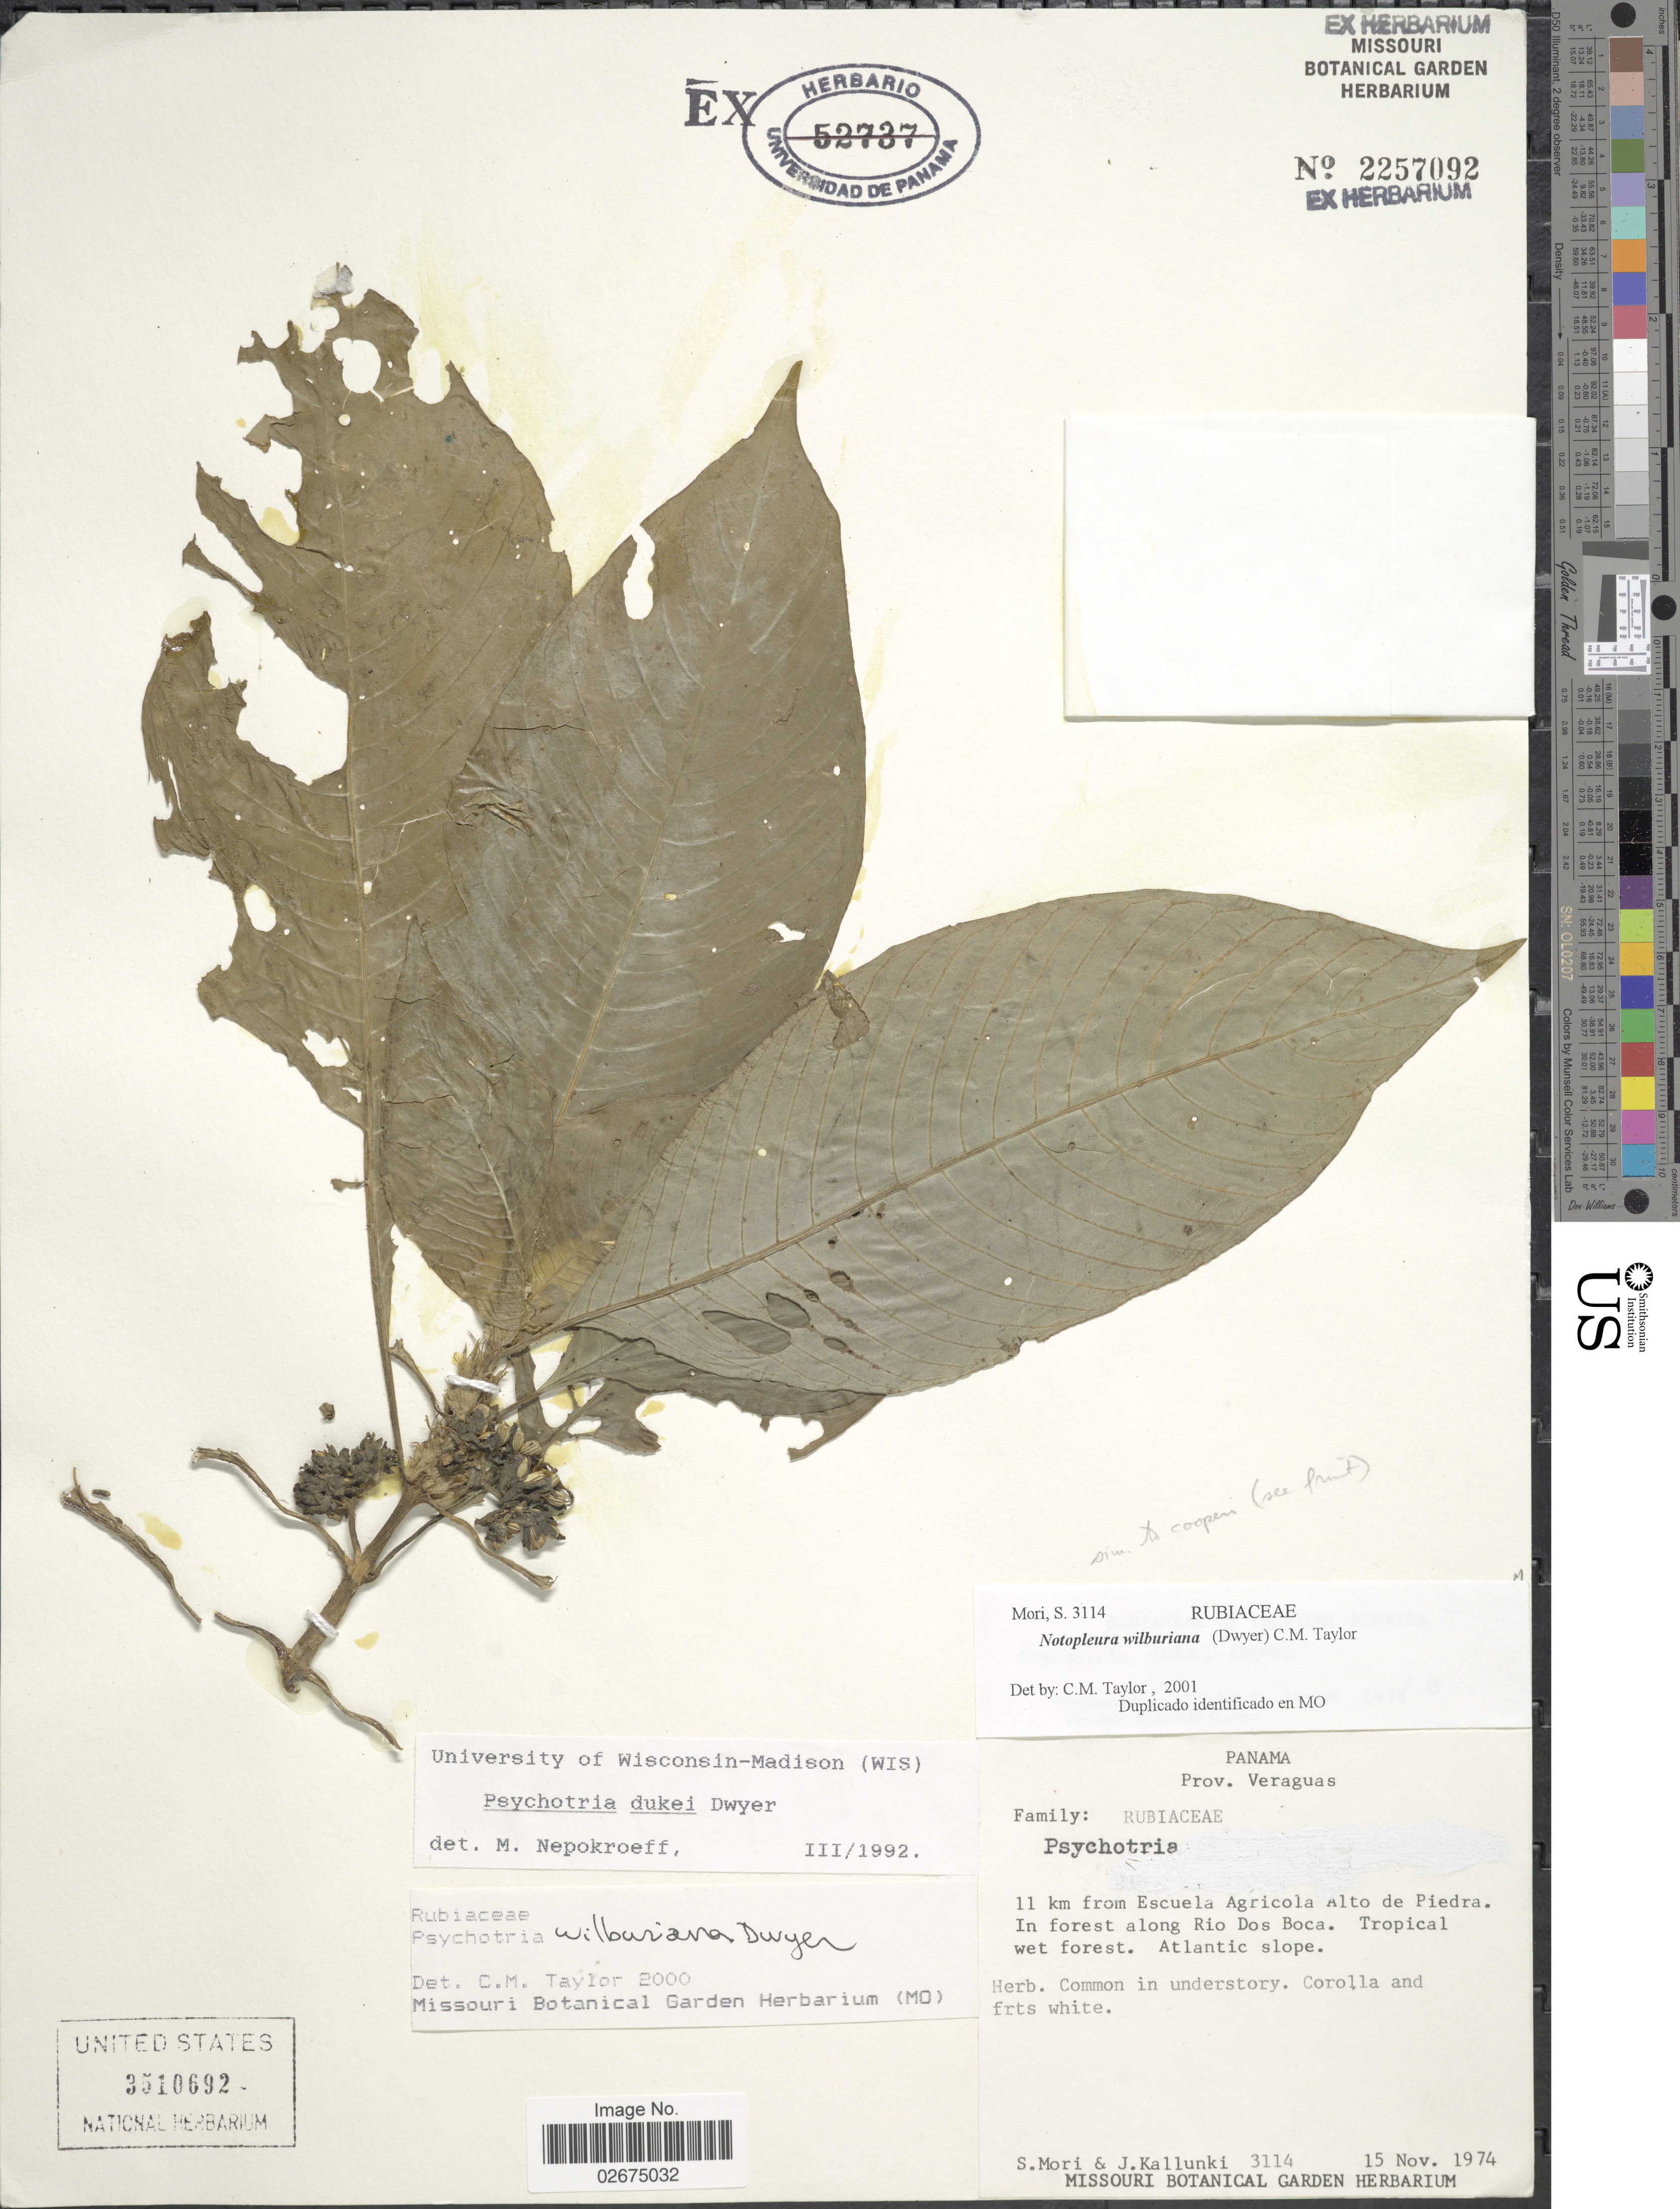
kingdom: Plantae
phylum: Tracheophyta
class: Magnoliopsida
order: Gentianales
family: Rubiaceae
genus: Notopleura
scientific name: Notopleura wilburiana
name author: (Dwyer) C.M. Taylor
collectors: S. Mori & J. Kallunki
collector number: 3114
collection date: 1974-11-15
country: Panama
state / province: Veraguas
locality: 11 km from Escuela Agricola Alto de Piedra. In forest along Rio Dos Boca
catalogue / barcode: US 3510692